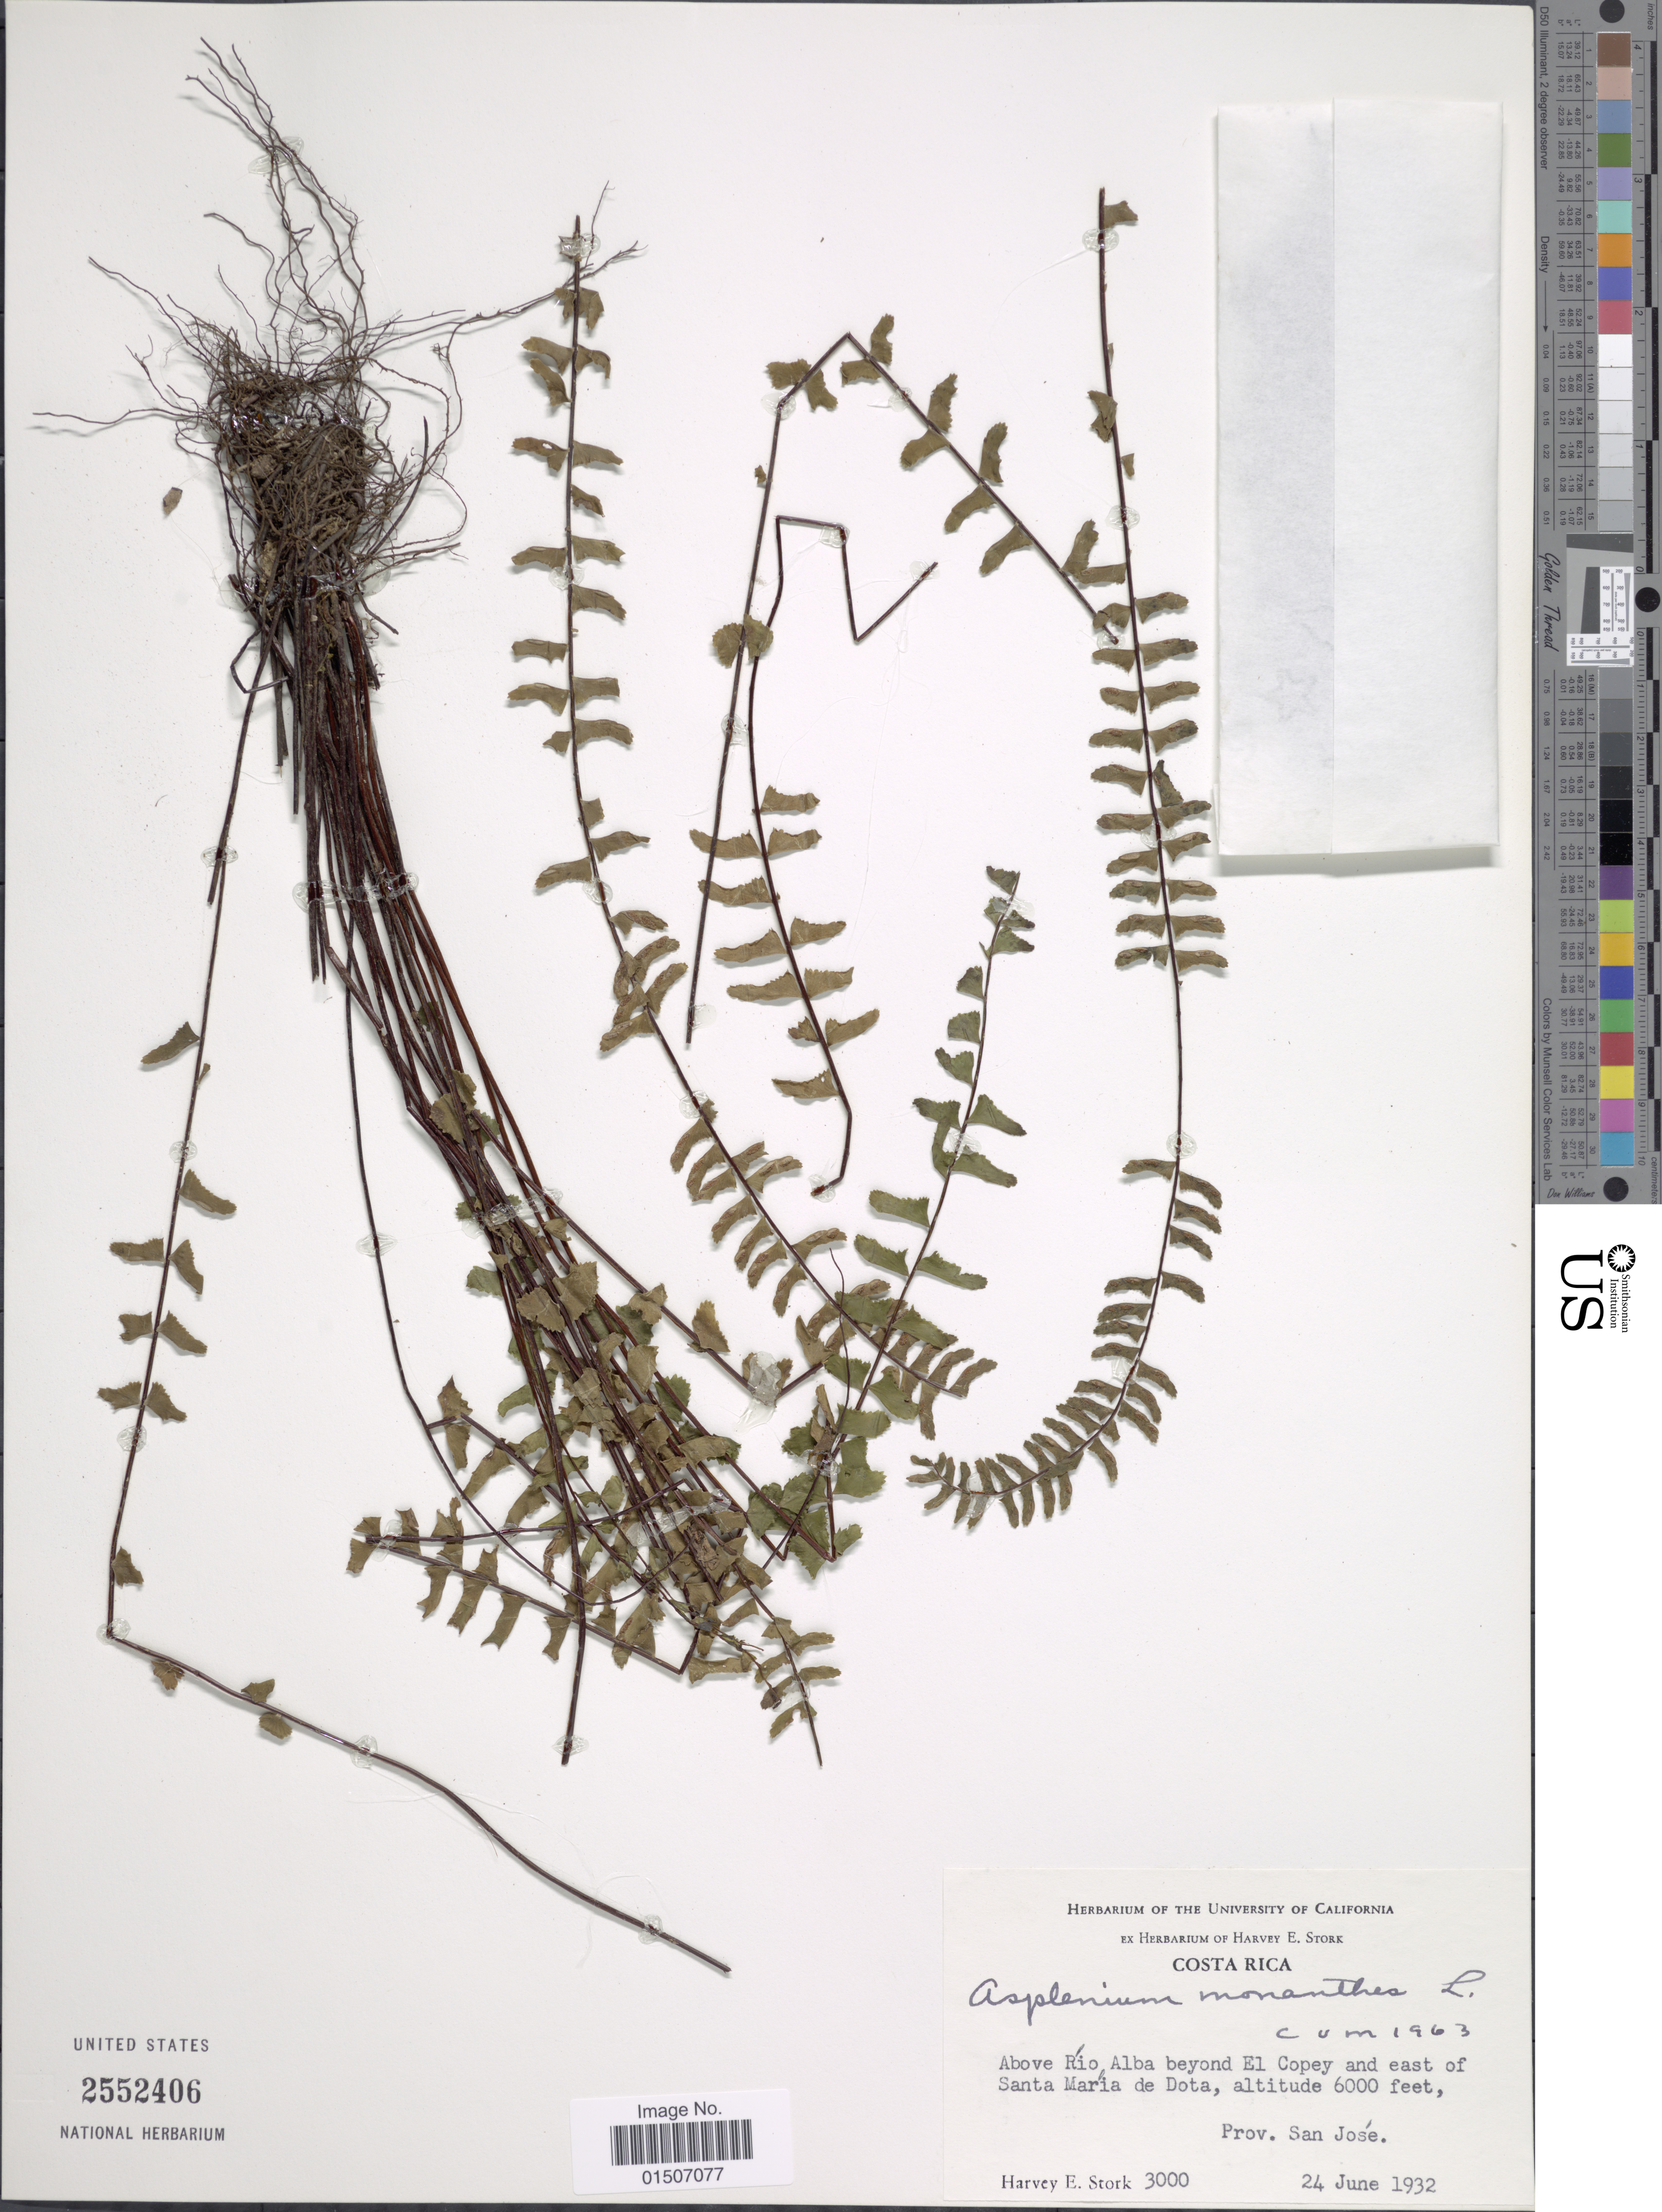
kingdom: Plantae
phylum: Tracheophyta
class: Polypodiopsida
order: Polypodiales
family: Aspleniaceae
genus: Asplenium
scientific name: Asplenium monanthes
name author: L.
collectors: H. E. Stork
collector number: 3000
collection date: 1932-06-24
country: Costa Rica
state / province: San José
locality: Above Río Alba beyond El Copey and east of Santa María de Dota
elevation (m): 1829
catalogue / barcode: US 2552406